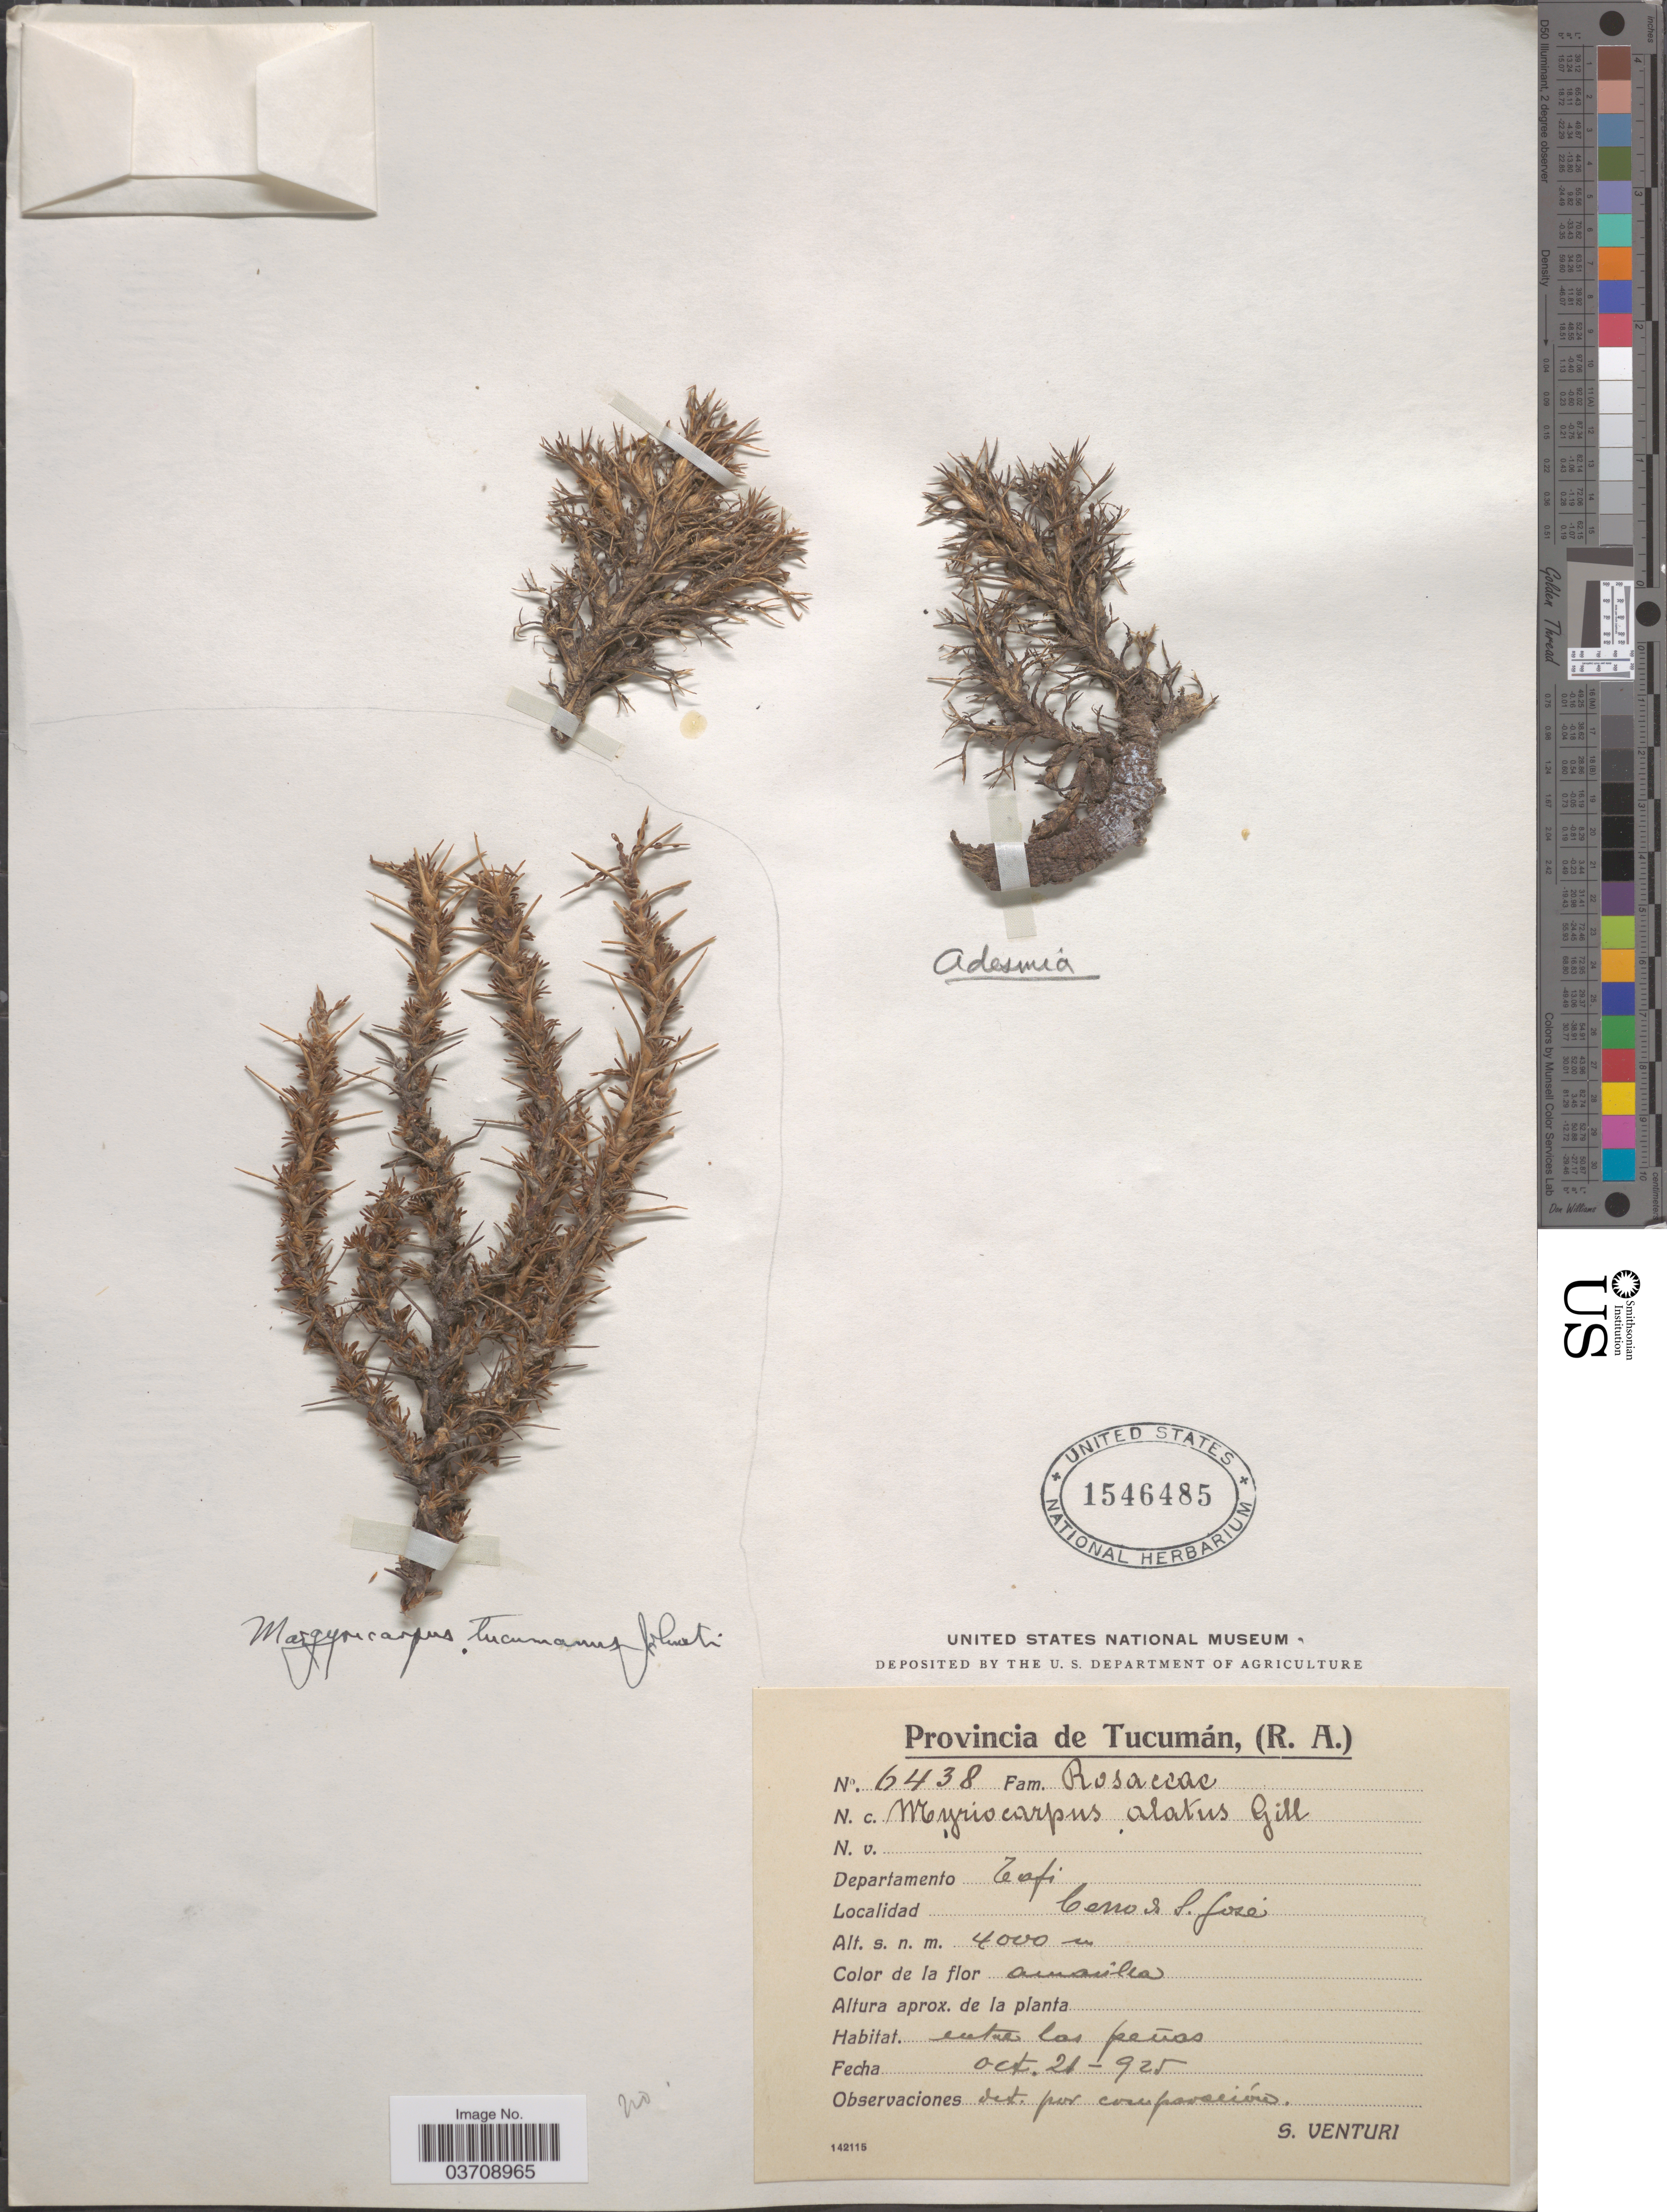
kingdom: Plantae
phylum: Tracheophyta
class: Magnoliopsida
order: Rosales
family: Rosaceae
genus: Margyricarpus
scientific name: Margyricarpus tucumana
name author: Johnst.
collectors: S. Venturi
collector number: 6438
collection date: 1925-10-21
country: Argentina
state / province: Tucuman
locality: Departamento Tafi. Cerros S. Jose.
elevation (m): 4000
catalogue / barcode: US 1546485